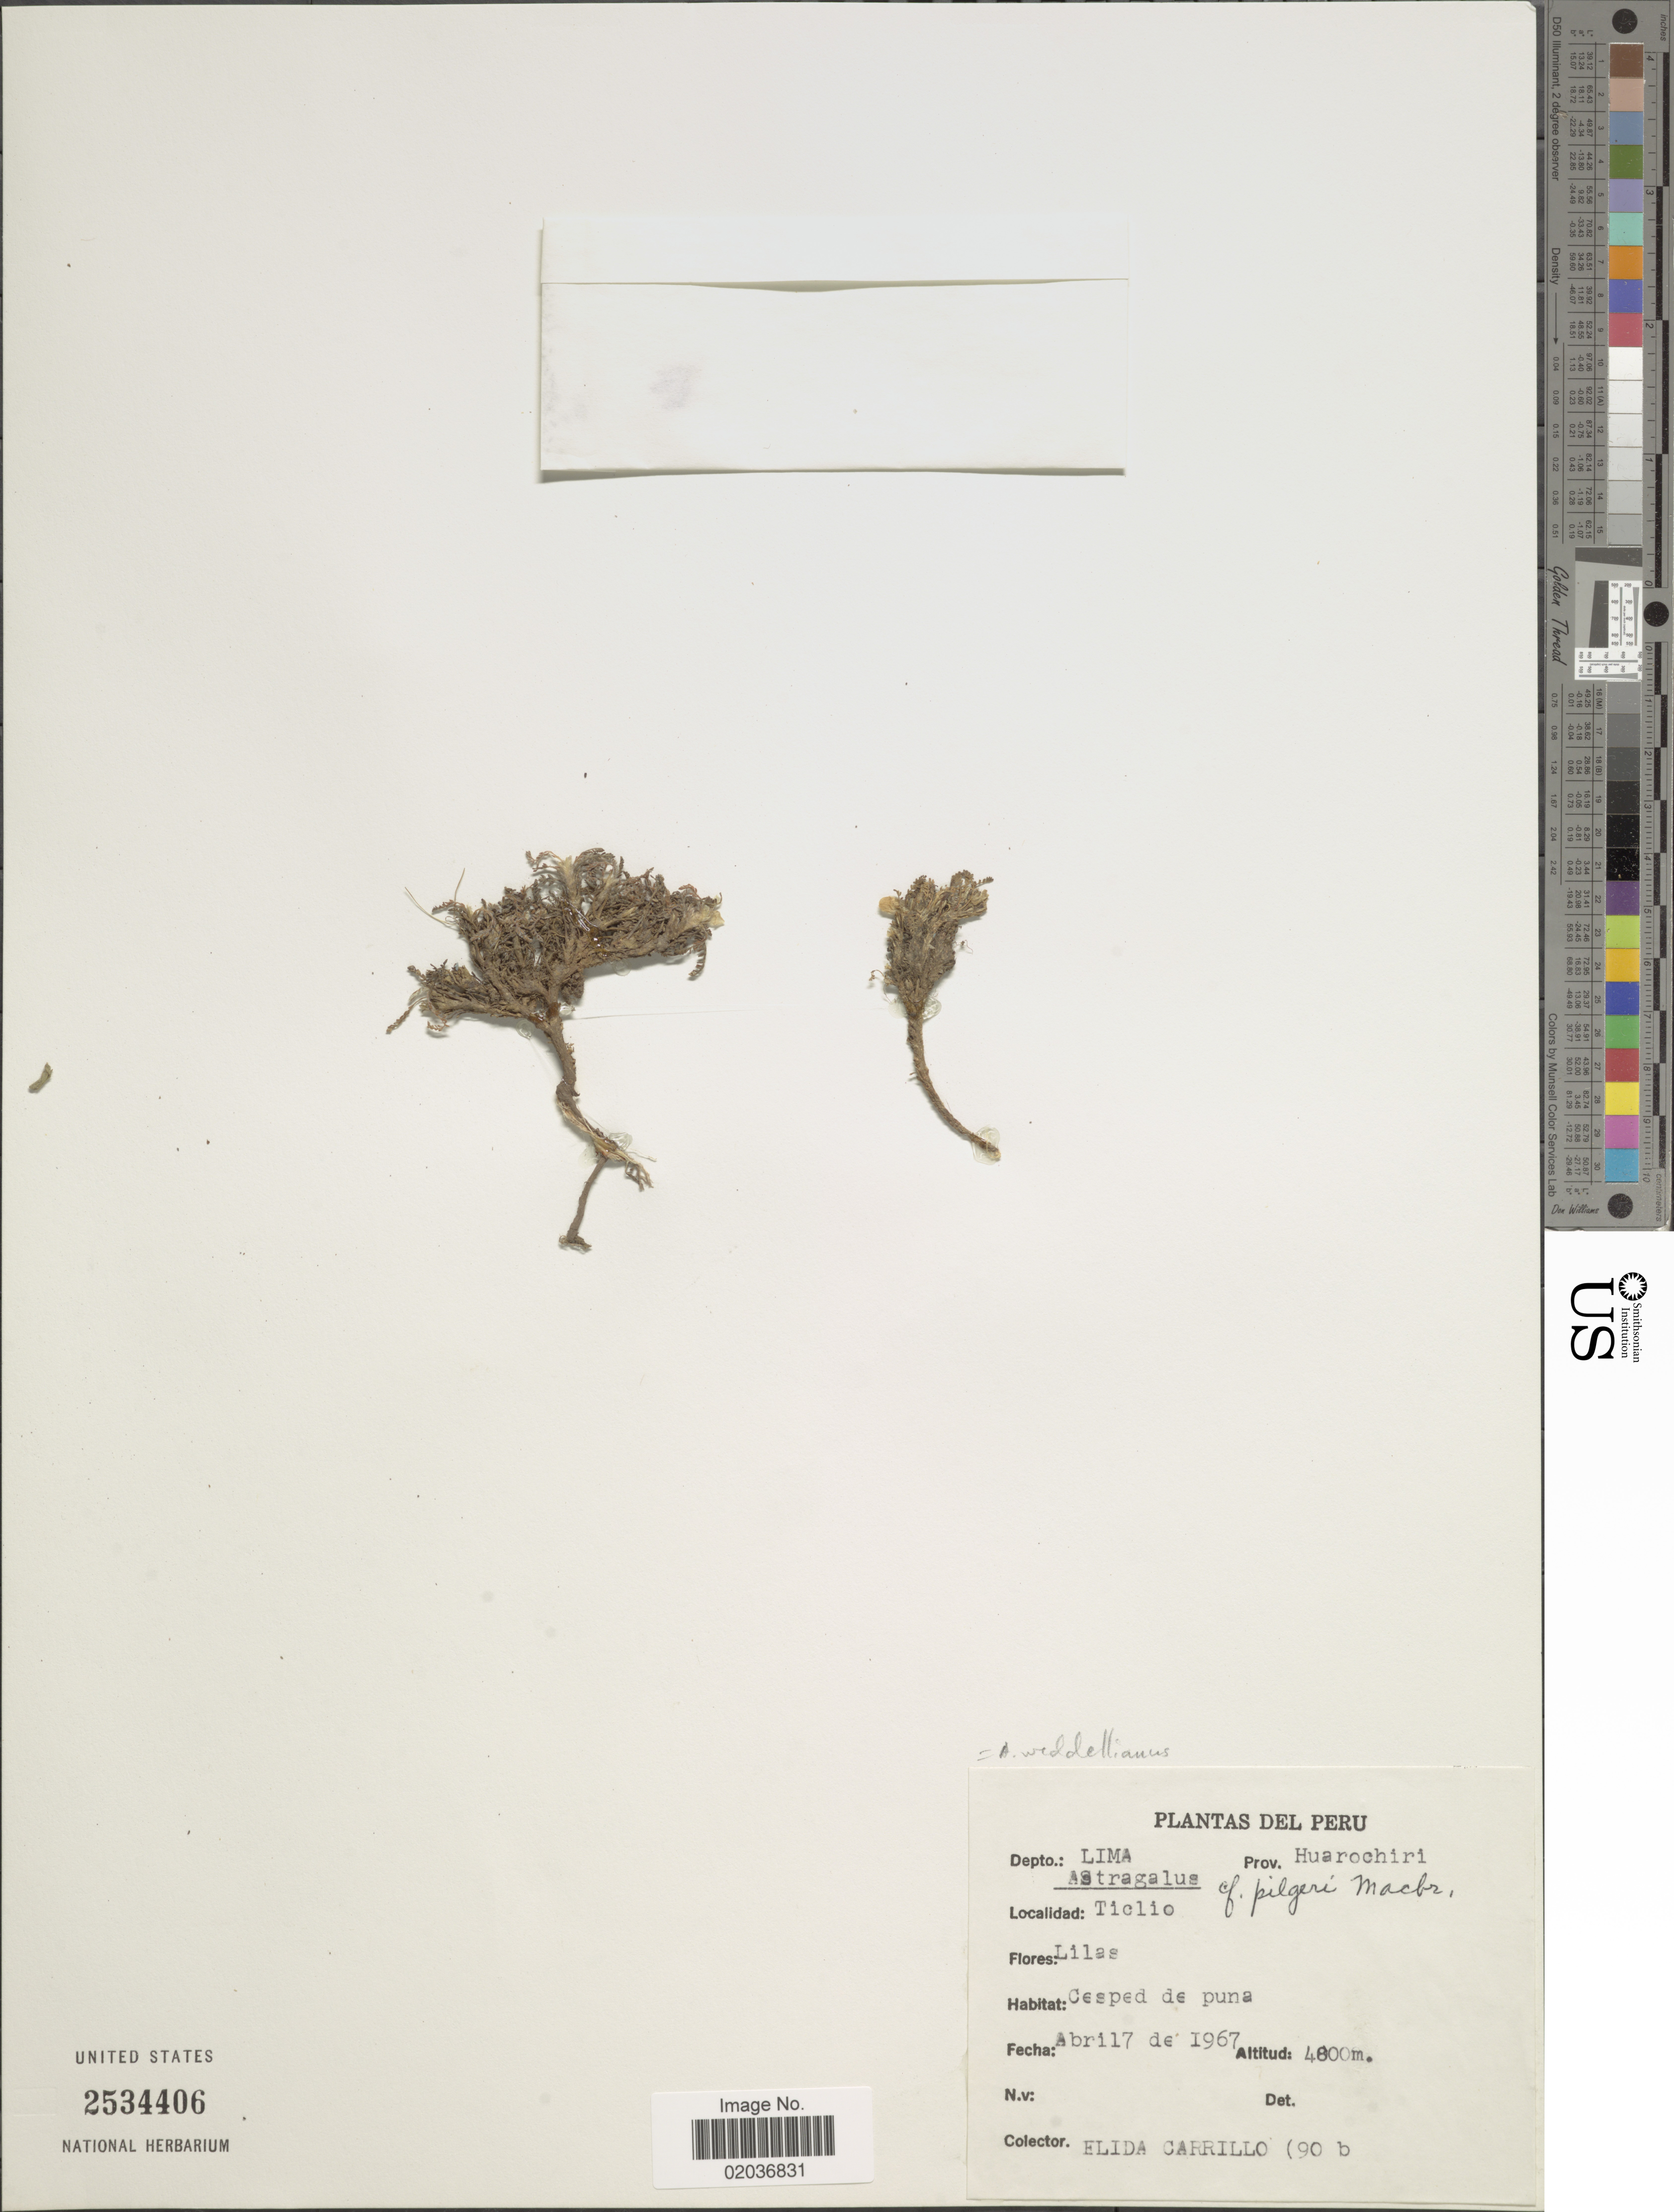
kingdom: Plantae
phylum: Tracheophyta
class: Magnoliopsida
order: Fabales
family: Fabaceae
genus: Astragalus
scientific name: Astragalus weddellianus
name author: I.M. Johnst.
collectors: E. Carillo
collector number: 90 b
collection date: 1967-04-17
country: Peru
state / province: Lima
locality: Dpto Lima, Prov. Huarochiri, Ticlio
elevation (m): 4800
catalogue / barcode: US 2534406